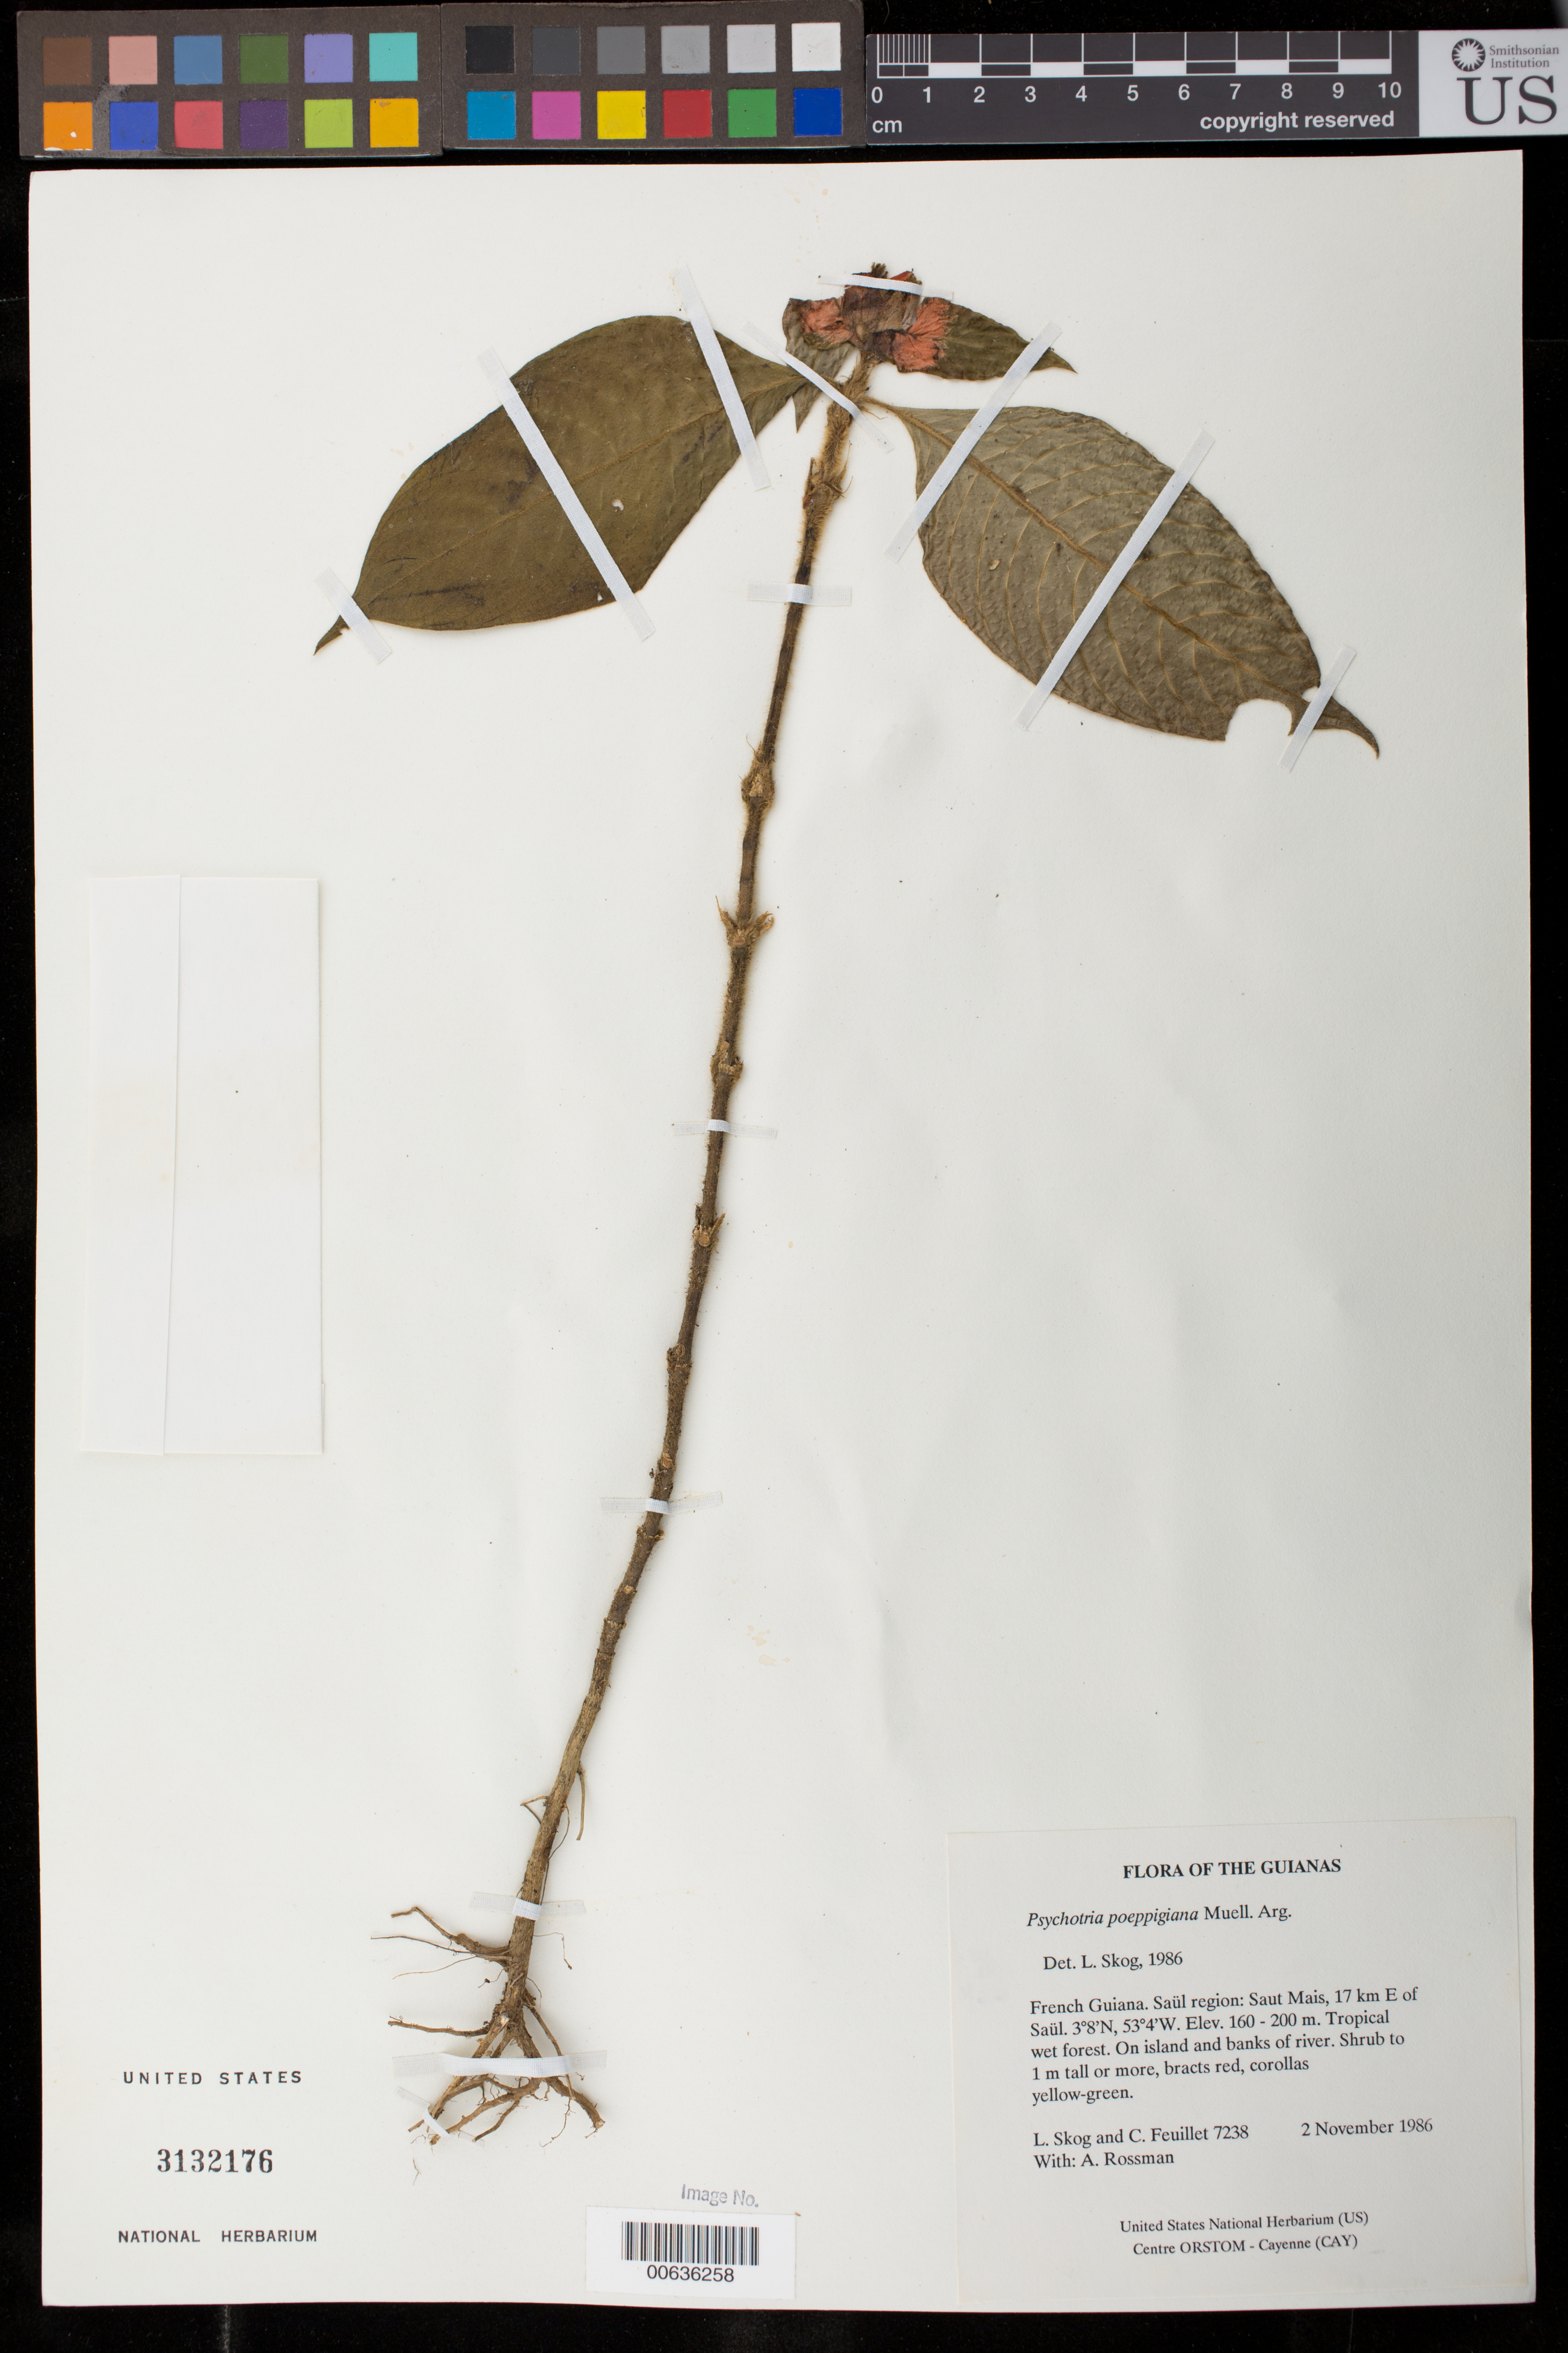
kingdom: Plantae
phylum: Tracheophyta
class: Magnoliopsida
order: Gentianales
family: Rubiaceae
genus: Palicourea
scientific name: Palicourea tomentosa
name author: (Aubl.) Borhidi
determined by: Kirkbride, J. H., Jr.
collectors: L. E. Skog, C. Feuillet & A. Rossman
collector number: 7238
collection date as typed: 2 November 1986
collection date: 1986-11-02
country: French Guiana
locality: Saut Mais, 17 km E of Saül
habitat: Tropical wet forest. On island and banks of river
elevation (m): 160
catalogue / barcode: US 3132176